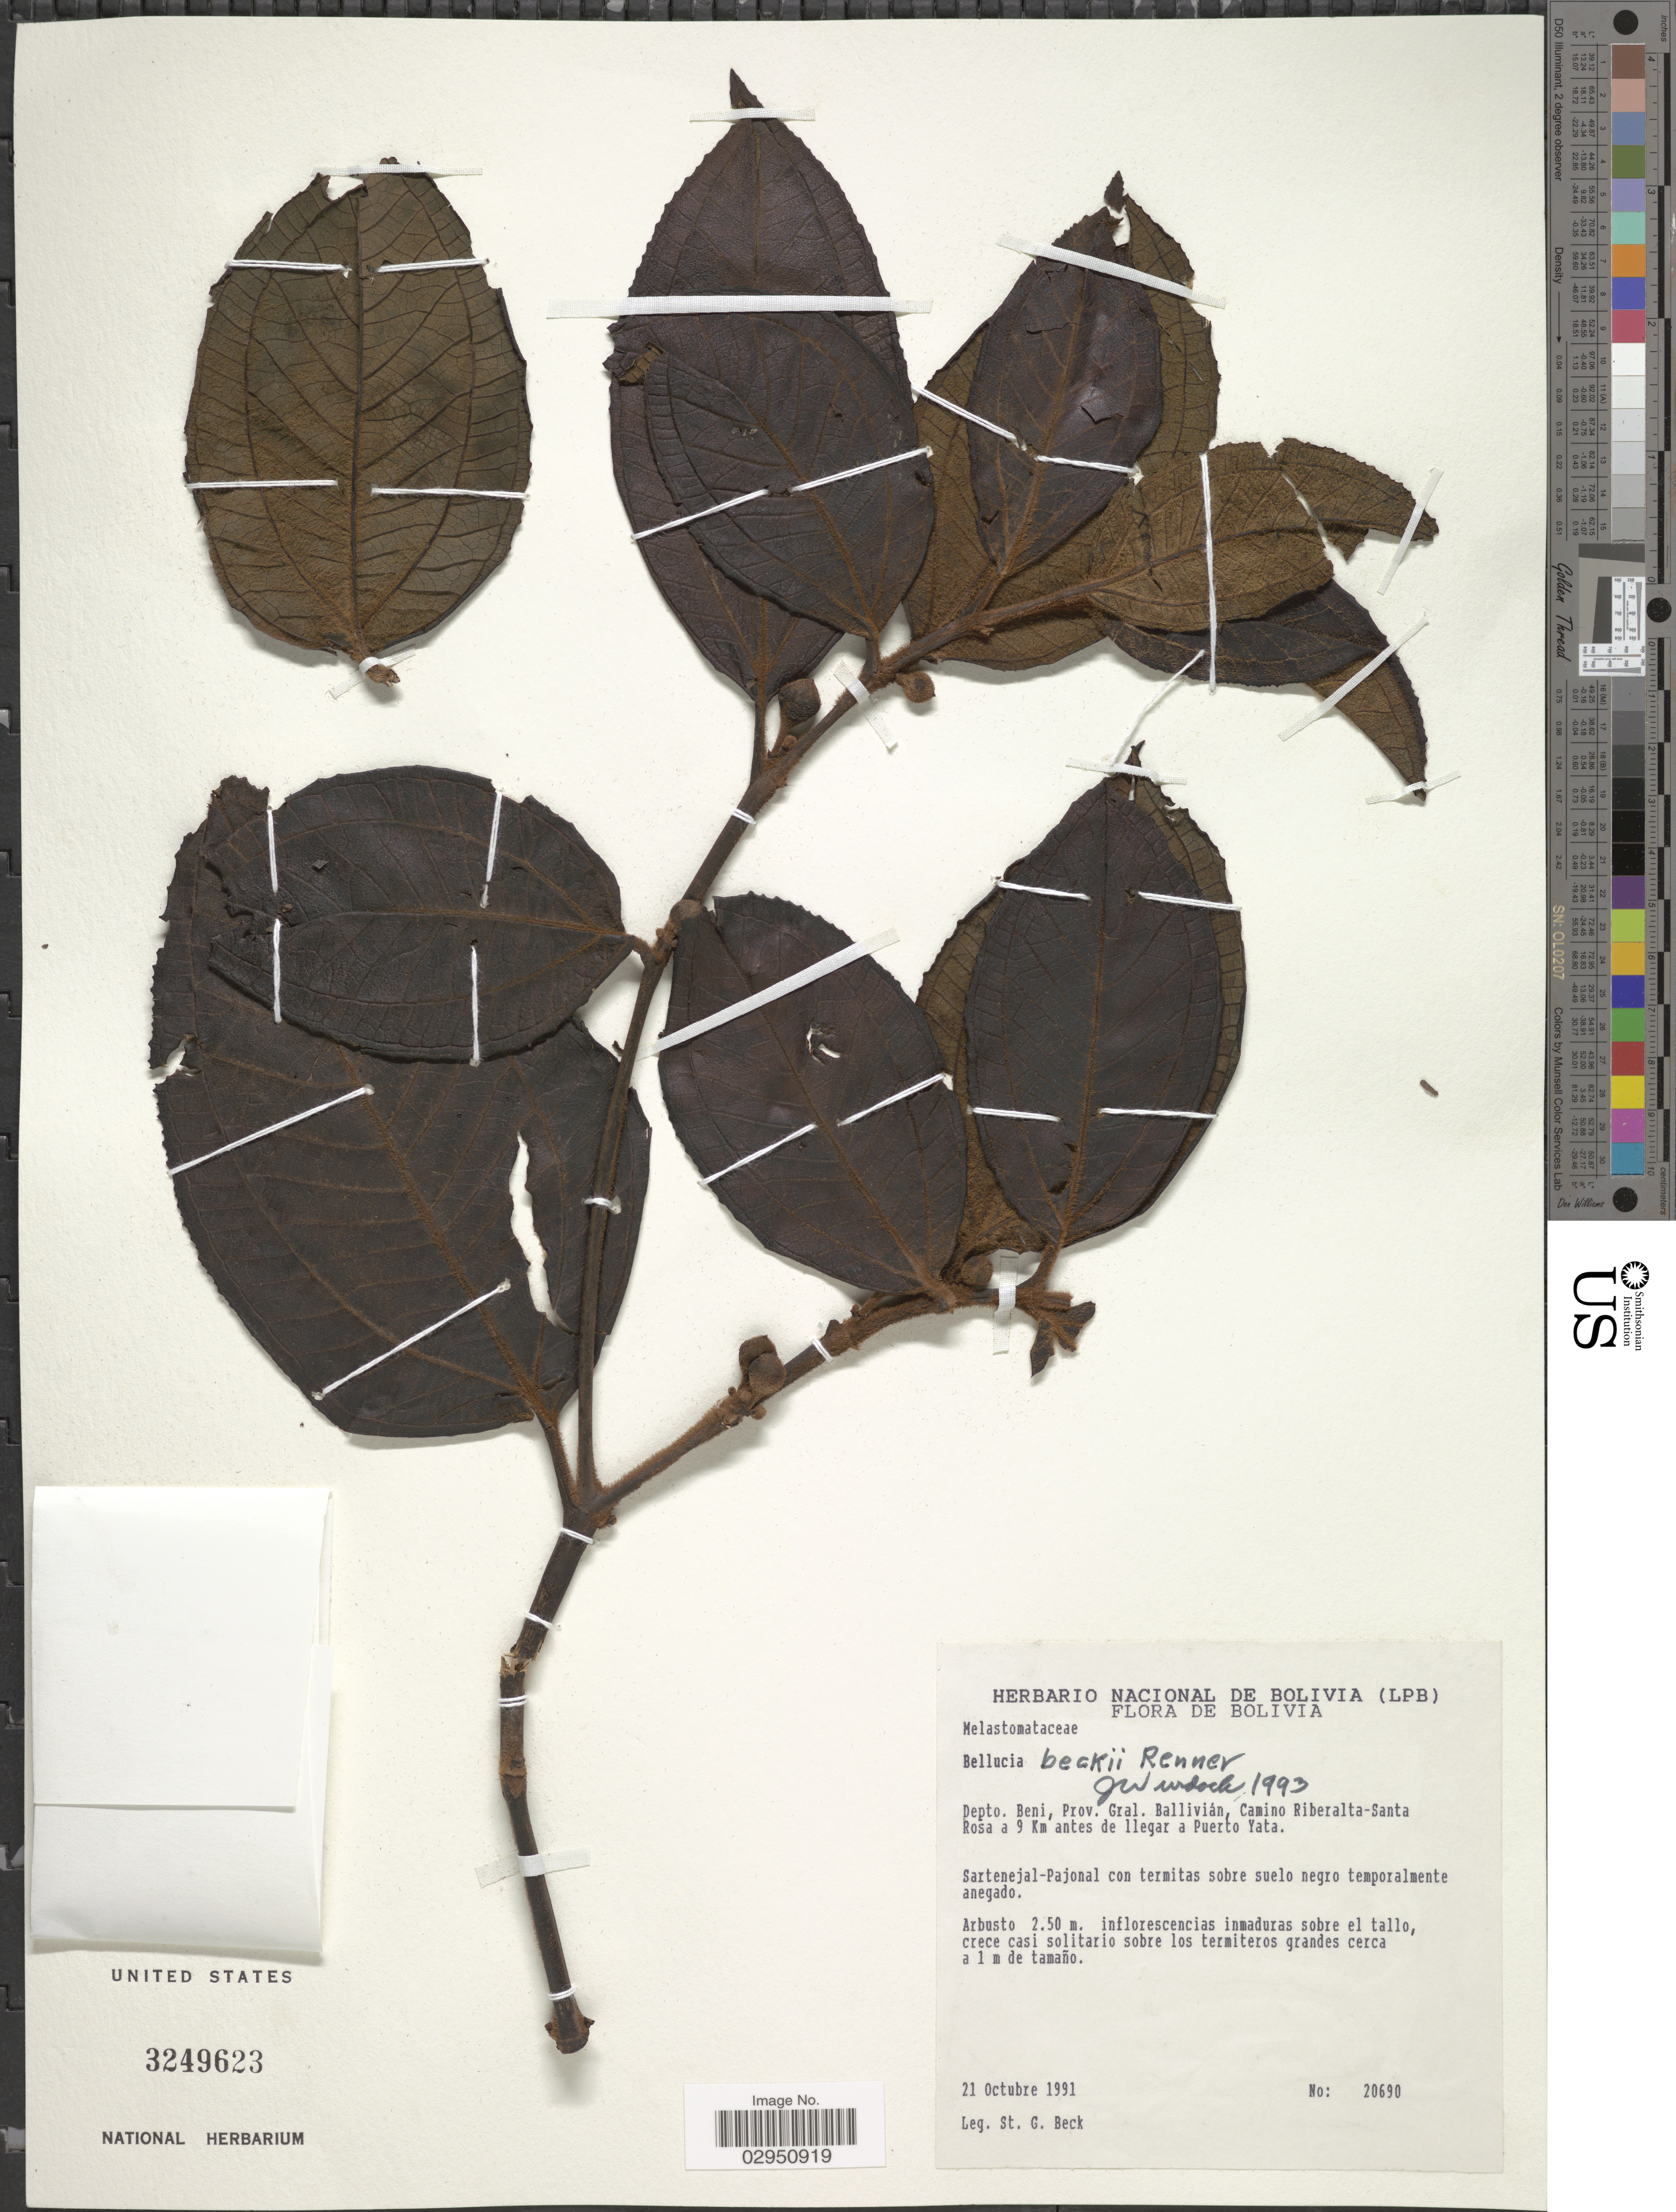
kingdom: Plantae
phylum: Tracheophyta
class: Magnoliopsida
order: Myrtales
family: Melastomataceae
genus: Bellucia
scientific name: Bellucia beckii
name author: S.S. Renner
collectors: S. G. Beck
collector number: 20690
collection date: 1991-10-21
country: Bolivia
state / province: Beni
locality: Depto. Beni, Prov. Gral. Ballivián, Camino Riberalta-Santa Rosa a 9 Km antes de llegar a Puerto Yata.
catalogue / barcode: US 3249623